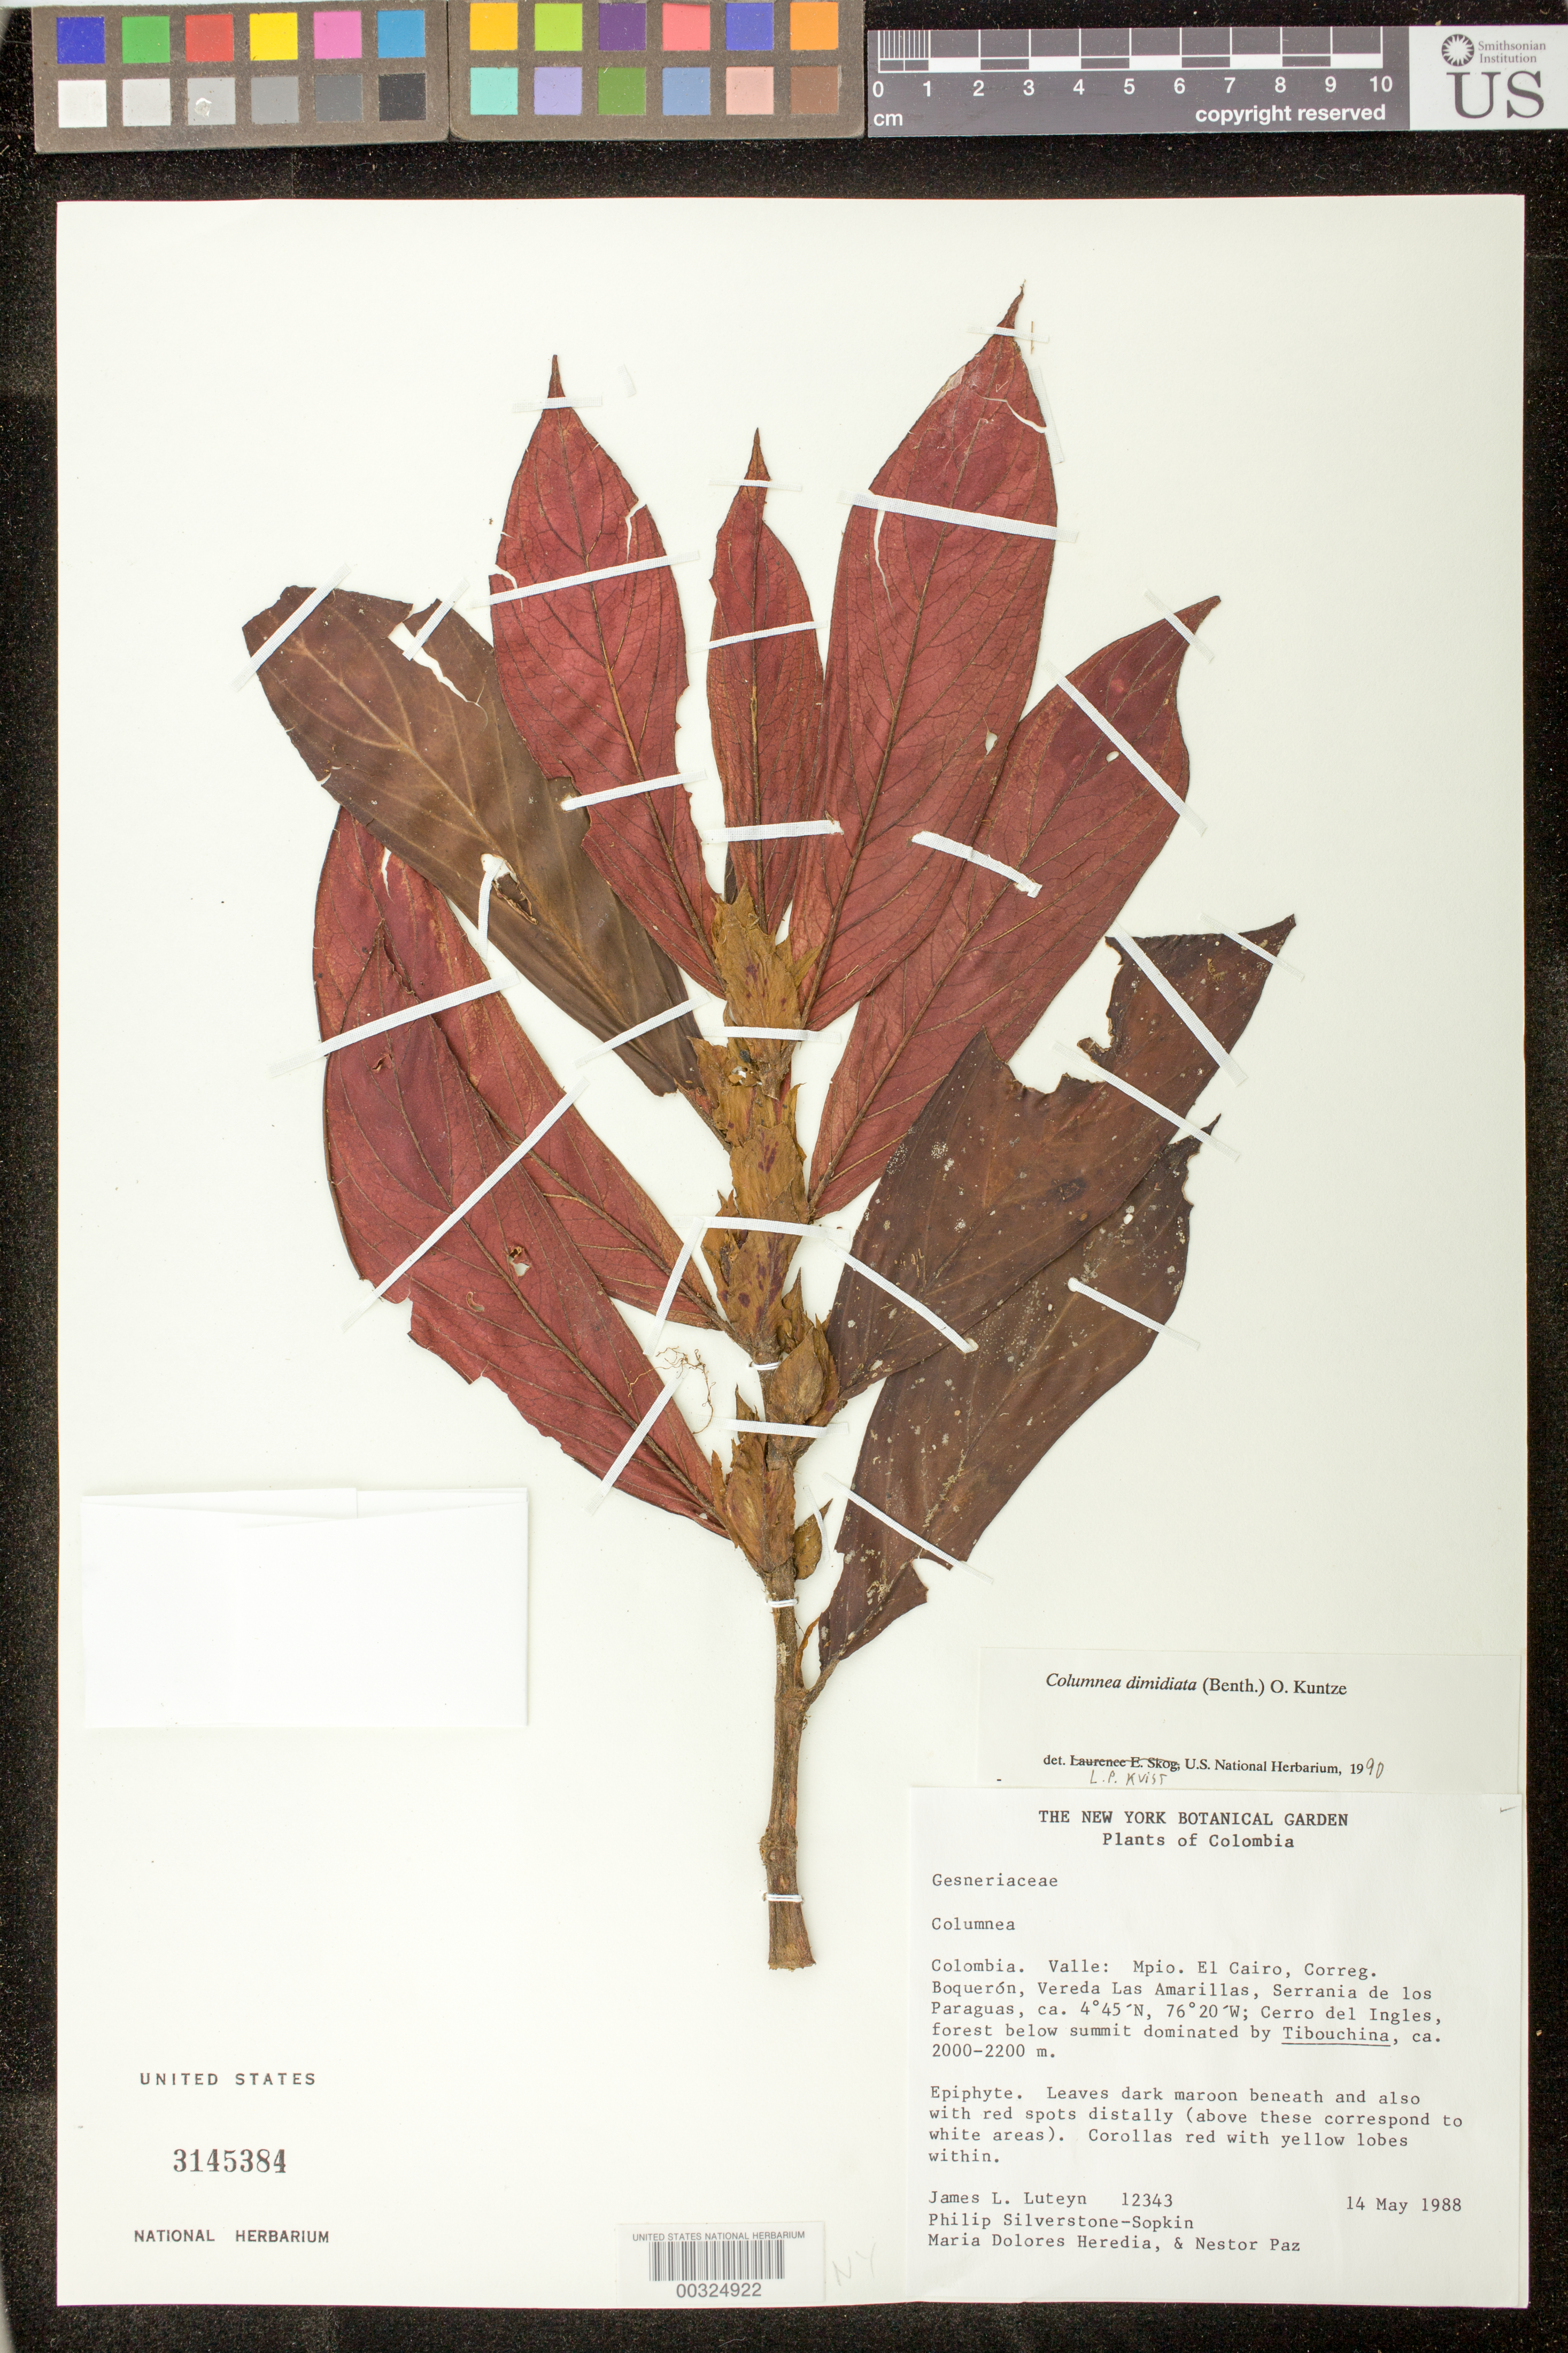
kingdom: Plantae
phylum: Tracheophyta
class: Magnoliopsida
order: Lamiales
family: Gesneriaceae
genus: Columnea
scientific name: Columnea dimidiata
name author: (Benth.) Kuntze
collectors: J. L. Luteyn, P. A. Silverstone-Sopkin, M. Heredia & N. Paz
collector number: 12343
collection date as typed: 14 May 1988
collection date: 1988-05-14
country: Colombia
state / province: Valle del Cauca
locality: Mpio. El Cairo, correg. Boqueron, vereda Las Amarillas, Serrania de los Paraguas, Cerro del Ingles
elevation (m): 2000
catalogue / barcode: US 3145384